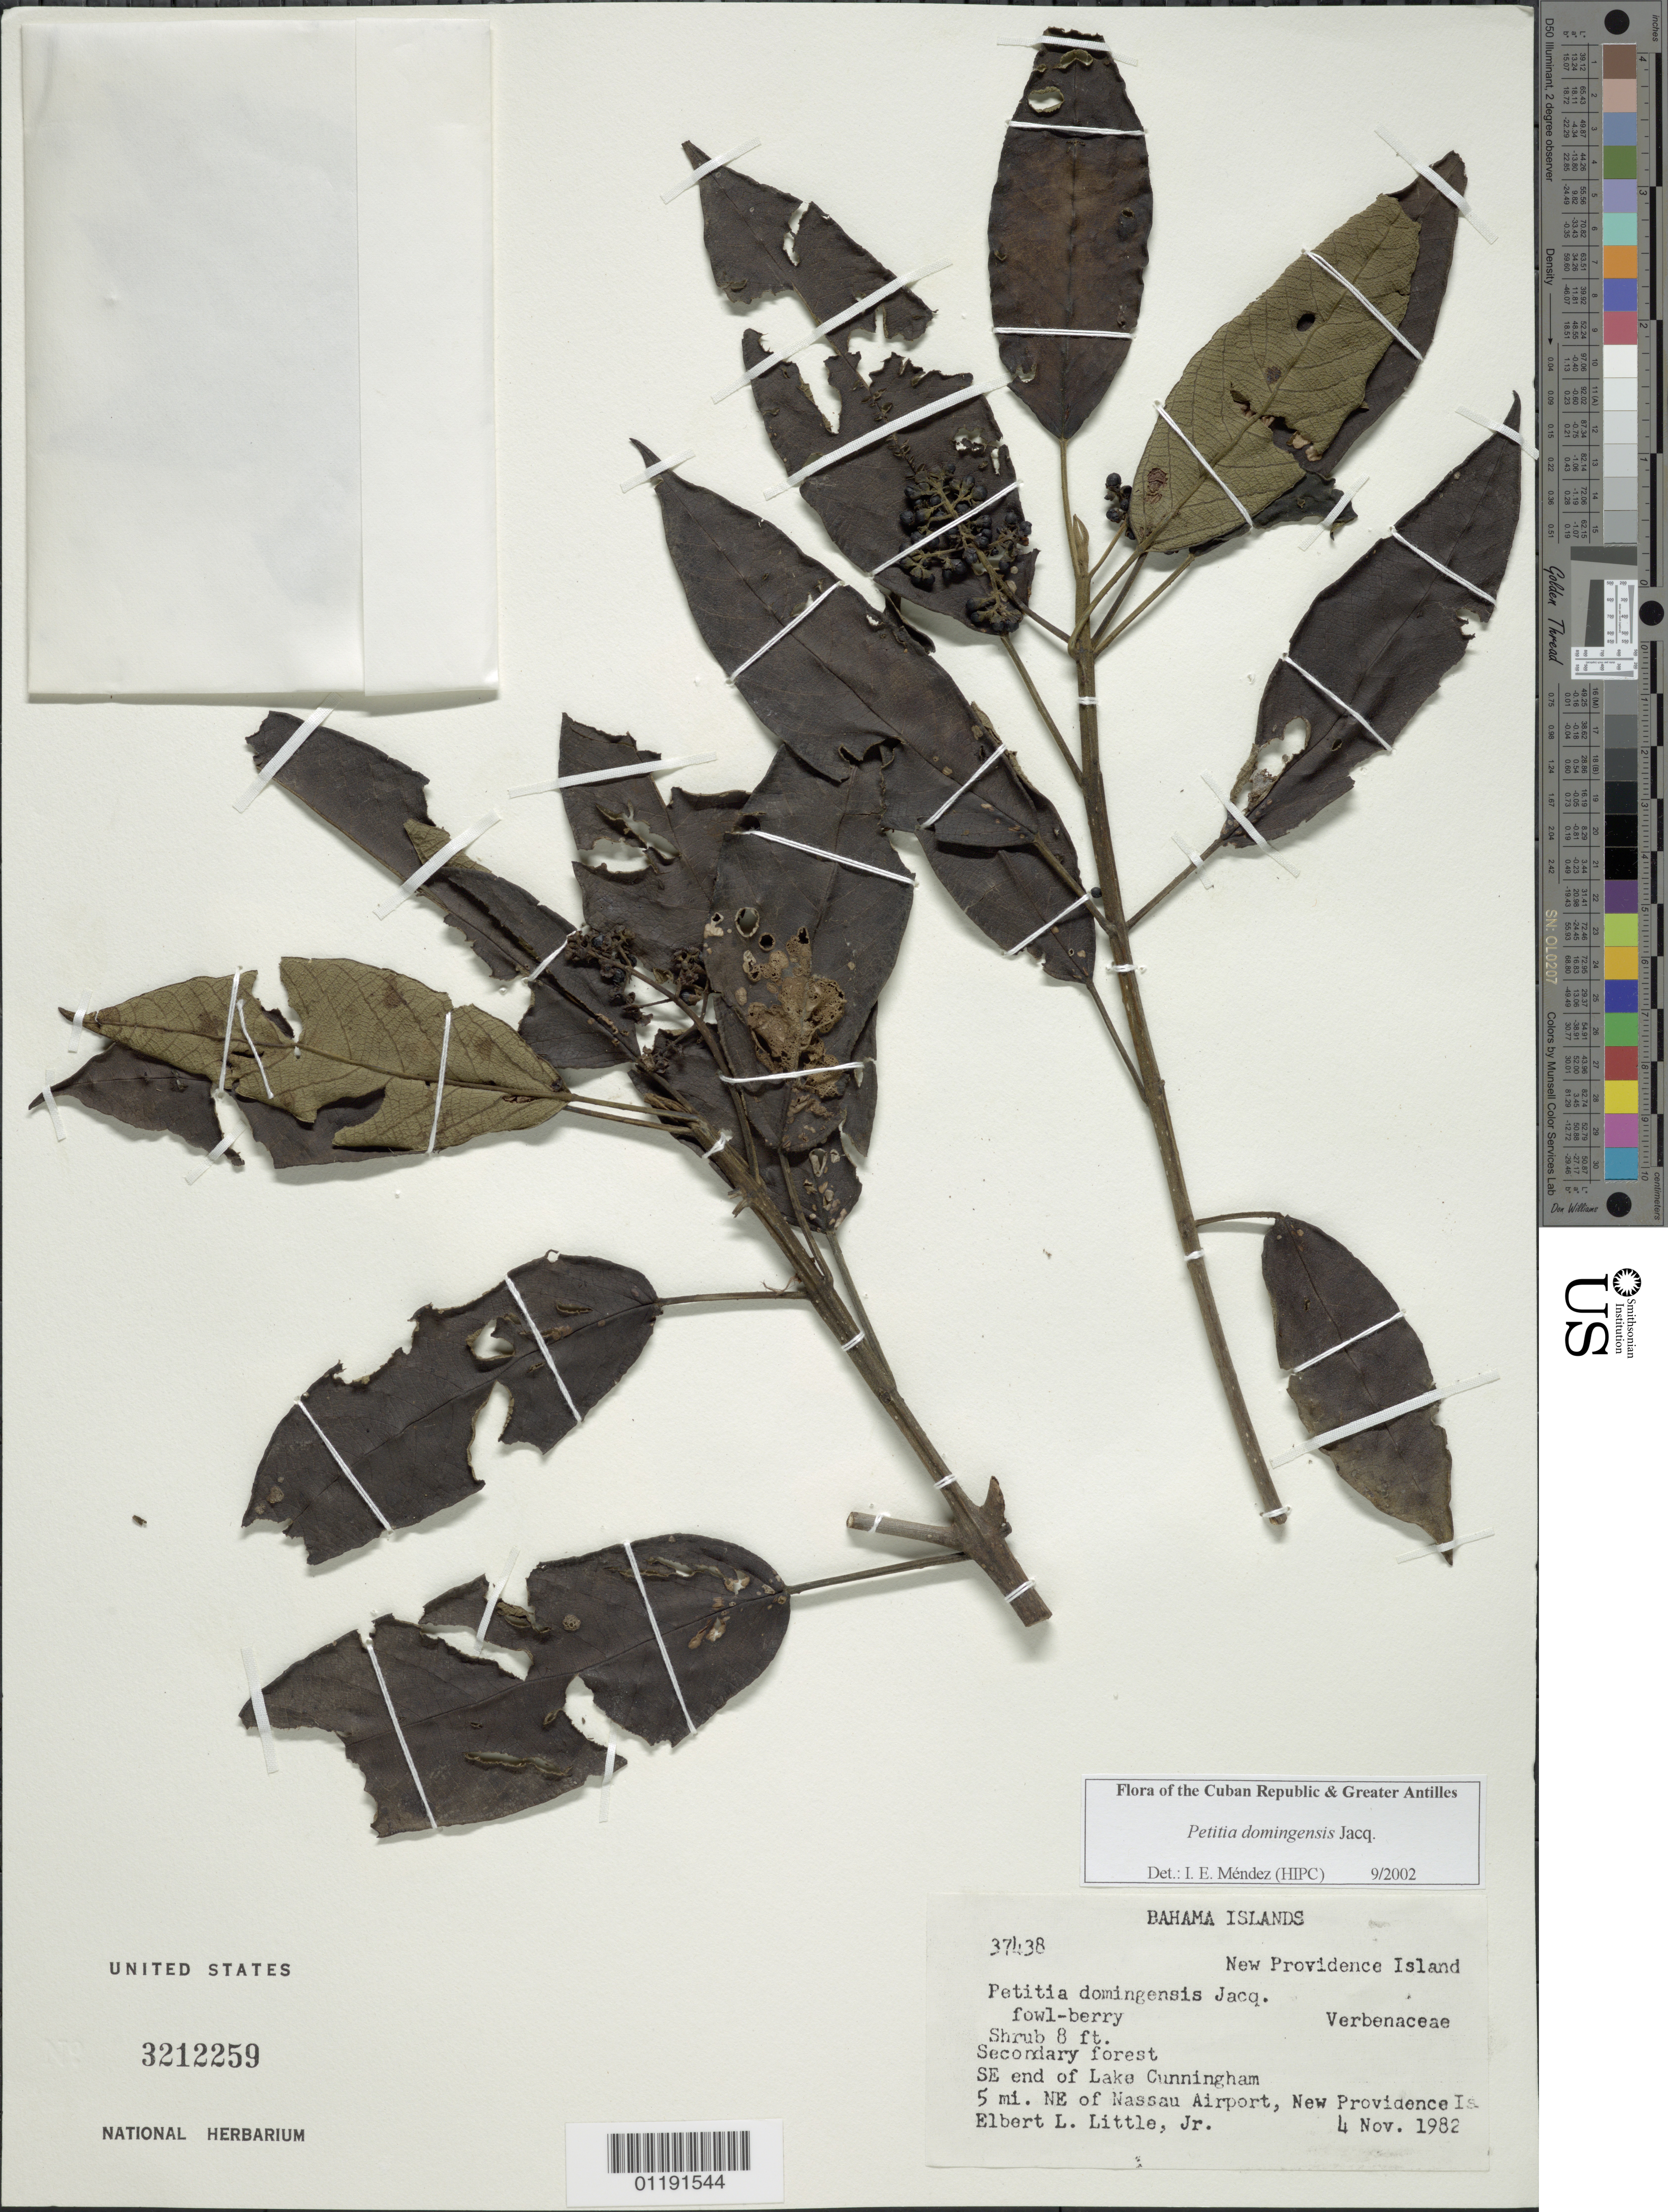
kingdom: Plantae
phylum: Tracheophyta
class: Magnoliopsida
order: Lamiales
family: Lamiaceae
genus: Petitia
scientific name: Petitia domingensis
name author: Jacq.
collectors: E. L. Little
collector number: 37438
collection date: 1982-11-04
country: Bahamas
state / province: New Providence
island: New Providence Island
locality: SE end of Lake Cunningham, 5 mi NE of Nassau Airport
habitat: Secondary forest, lake end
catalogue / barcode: US 3212259